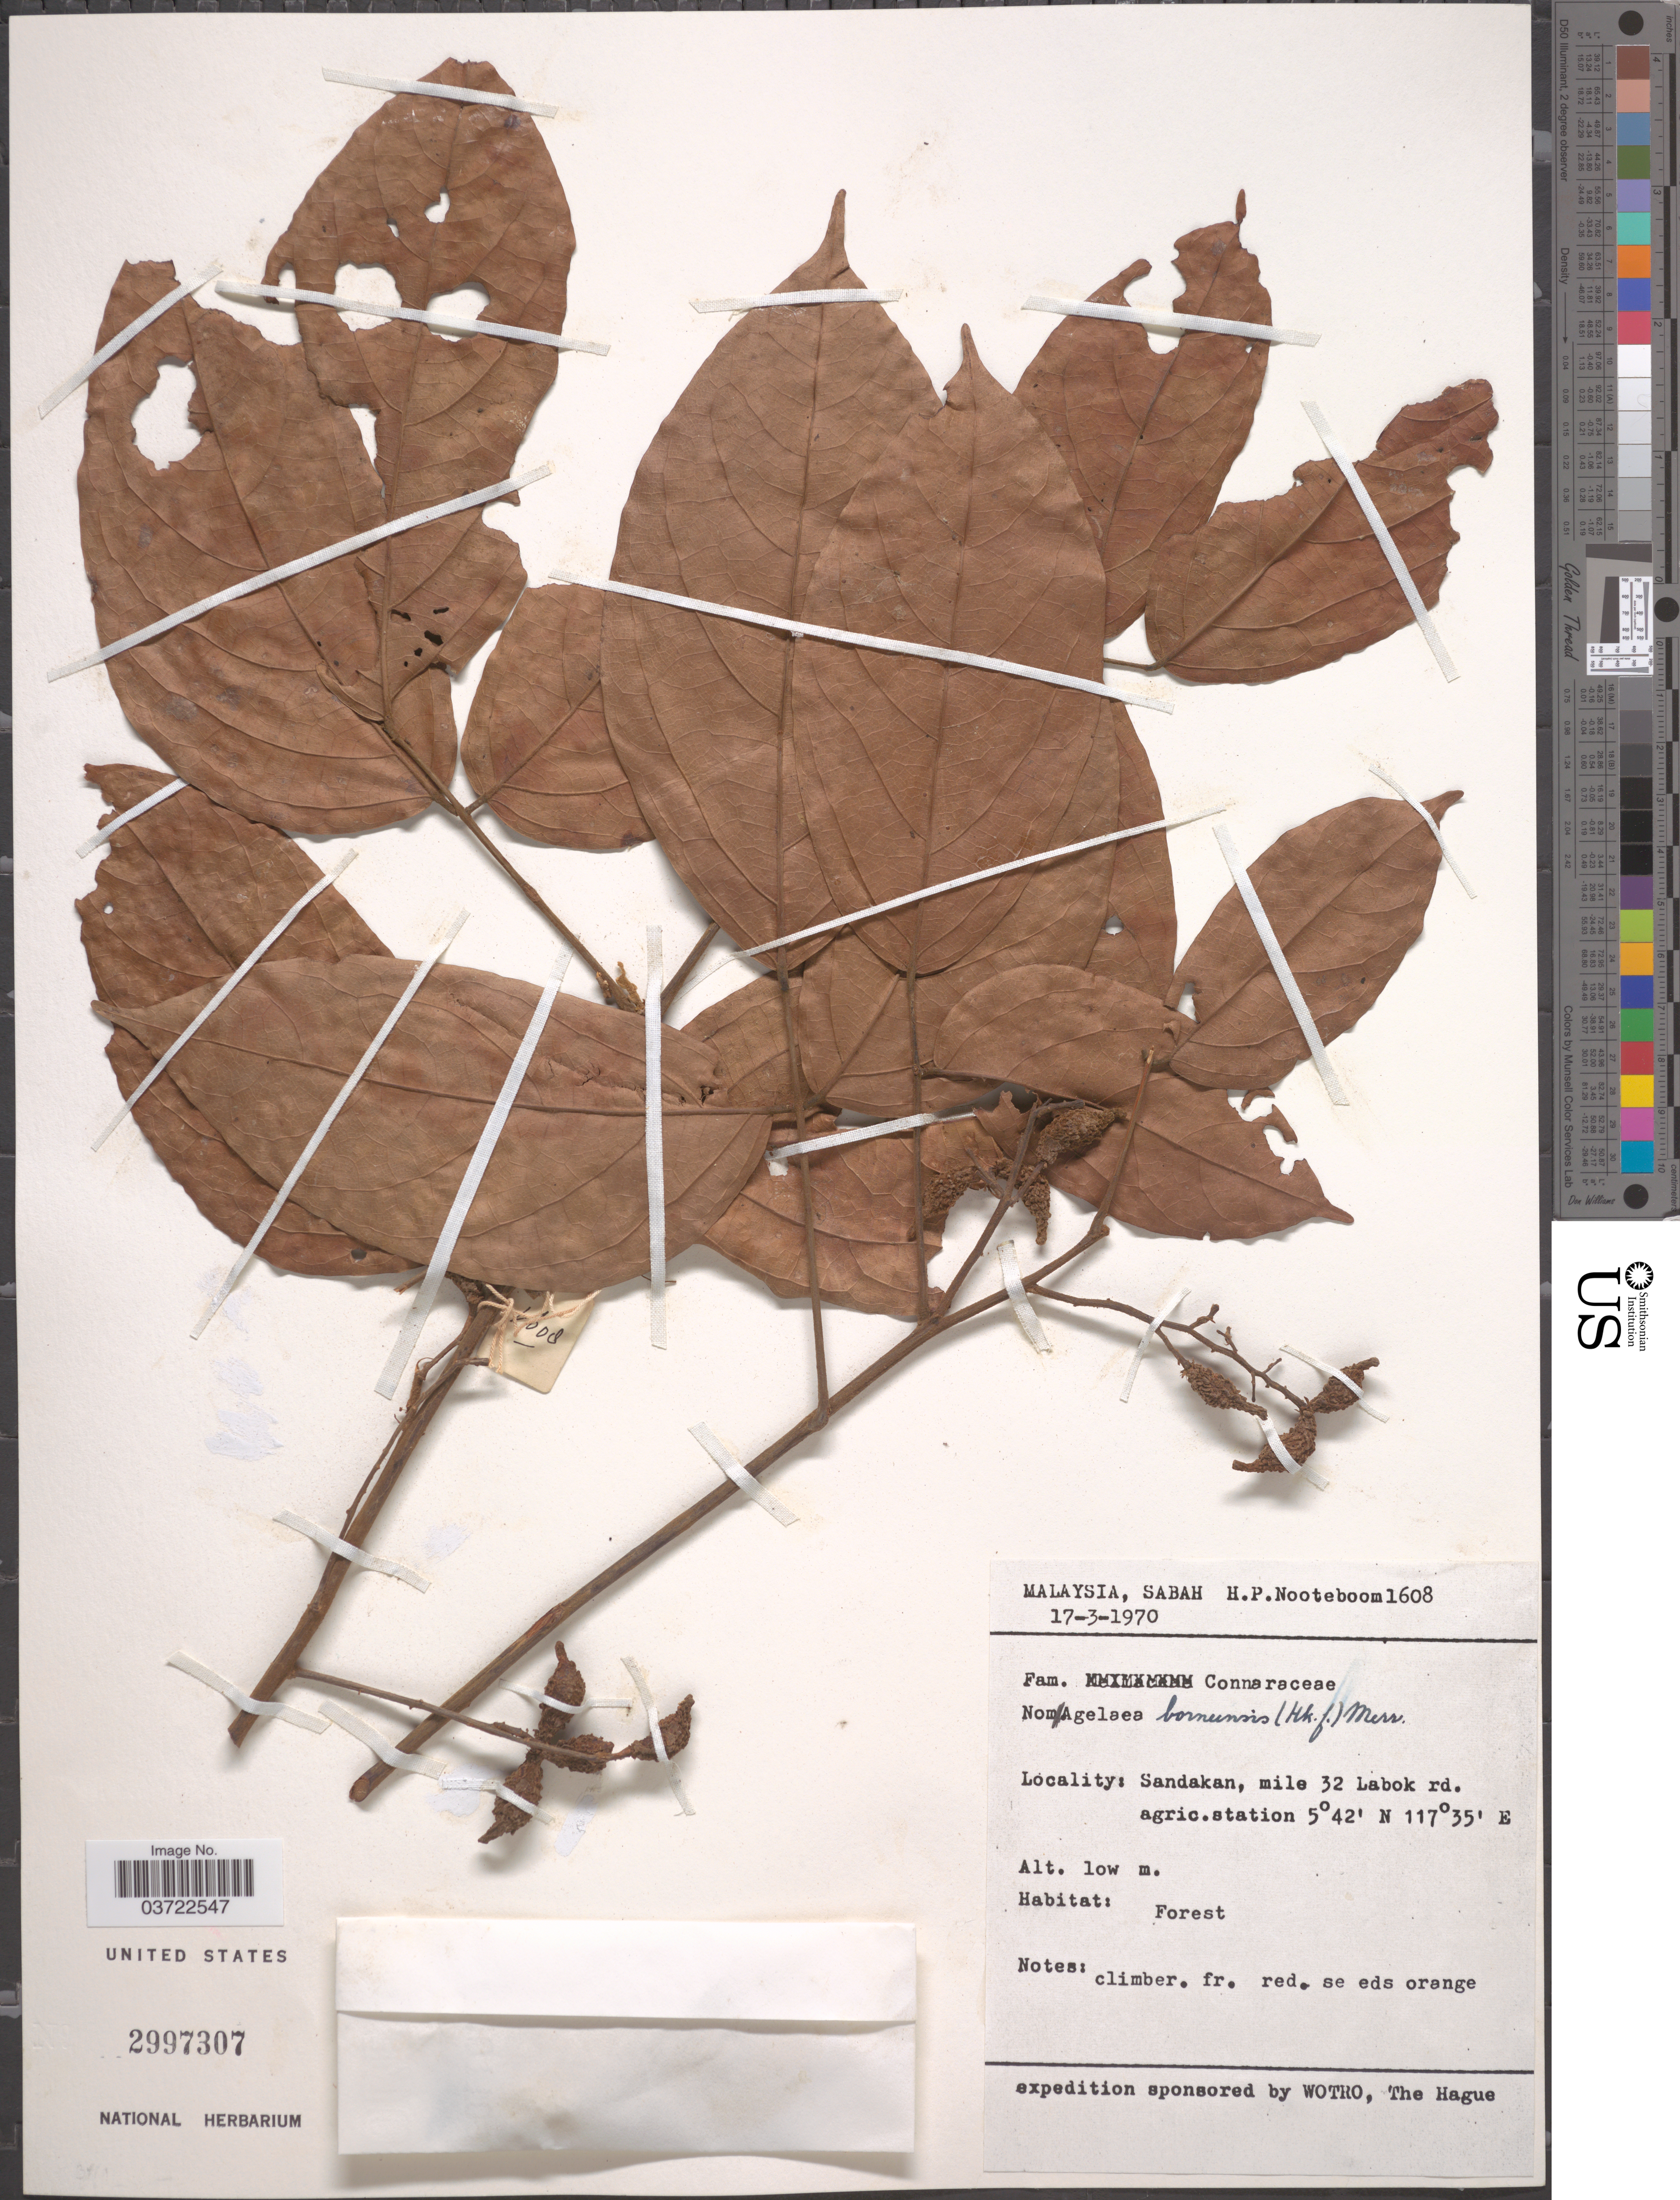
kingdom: Plantae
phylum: Tracheophyta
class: Magnoliopsida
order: Oxalidales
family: Connaraceae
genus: Agelaea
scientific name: Agelaea borneensis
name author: (Hook. f.) Merr.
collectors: H. P. Nooteboom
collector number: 1608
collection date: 1970-03-17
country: Malaysia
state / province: Sabah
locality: Sandakan, mile 32 Labok rd. agric. station.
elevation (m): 0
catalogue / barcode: US 2997307